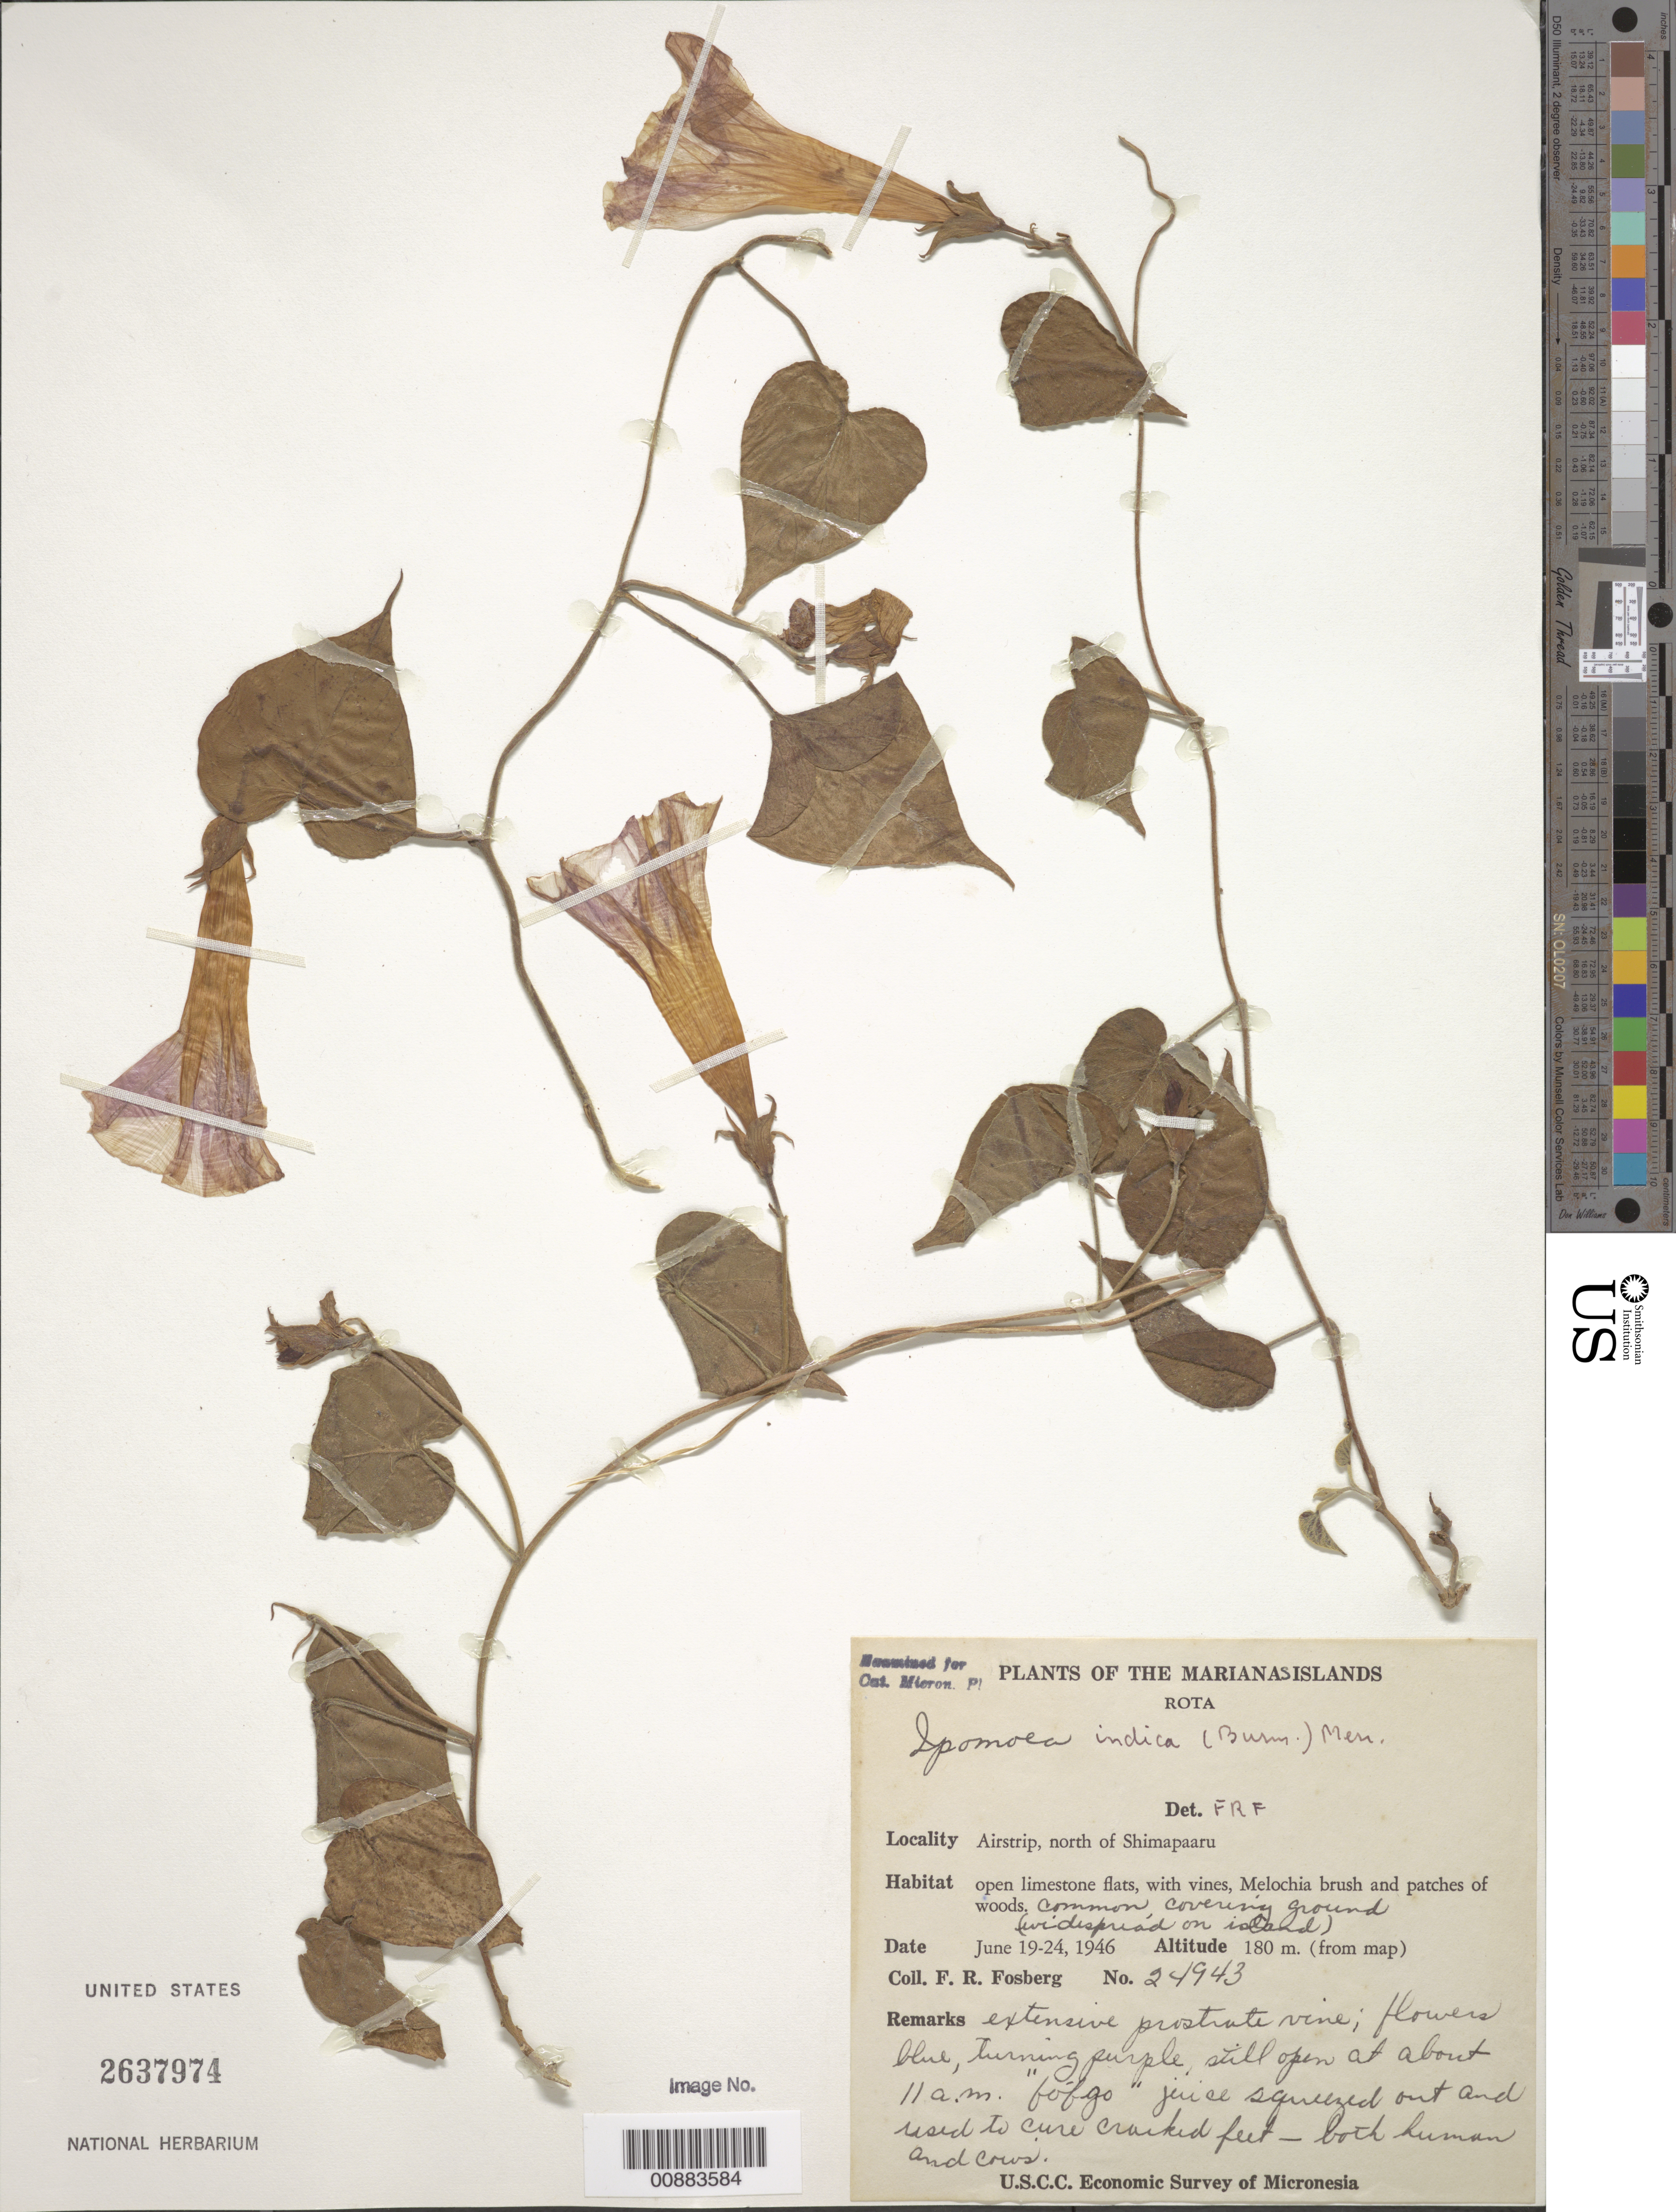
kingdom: Plantae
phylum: Tracheophyta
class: Magnoliopsida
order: Solanales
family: Convolvulaceae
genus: Ipomoea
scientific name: Ipomoea indica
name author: (Burm.) Merr.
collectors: F. R. Fosberg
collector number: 24943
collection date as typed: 19 Jun 1946 to 24 Jun 1946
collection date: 1946-06-19/1946-06-24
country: Northern Mariana Islands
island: Rota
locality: Airstrip, N of Shimapaaru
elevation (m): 180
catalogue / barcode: US 2637974